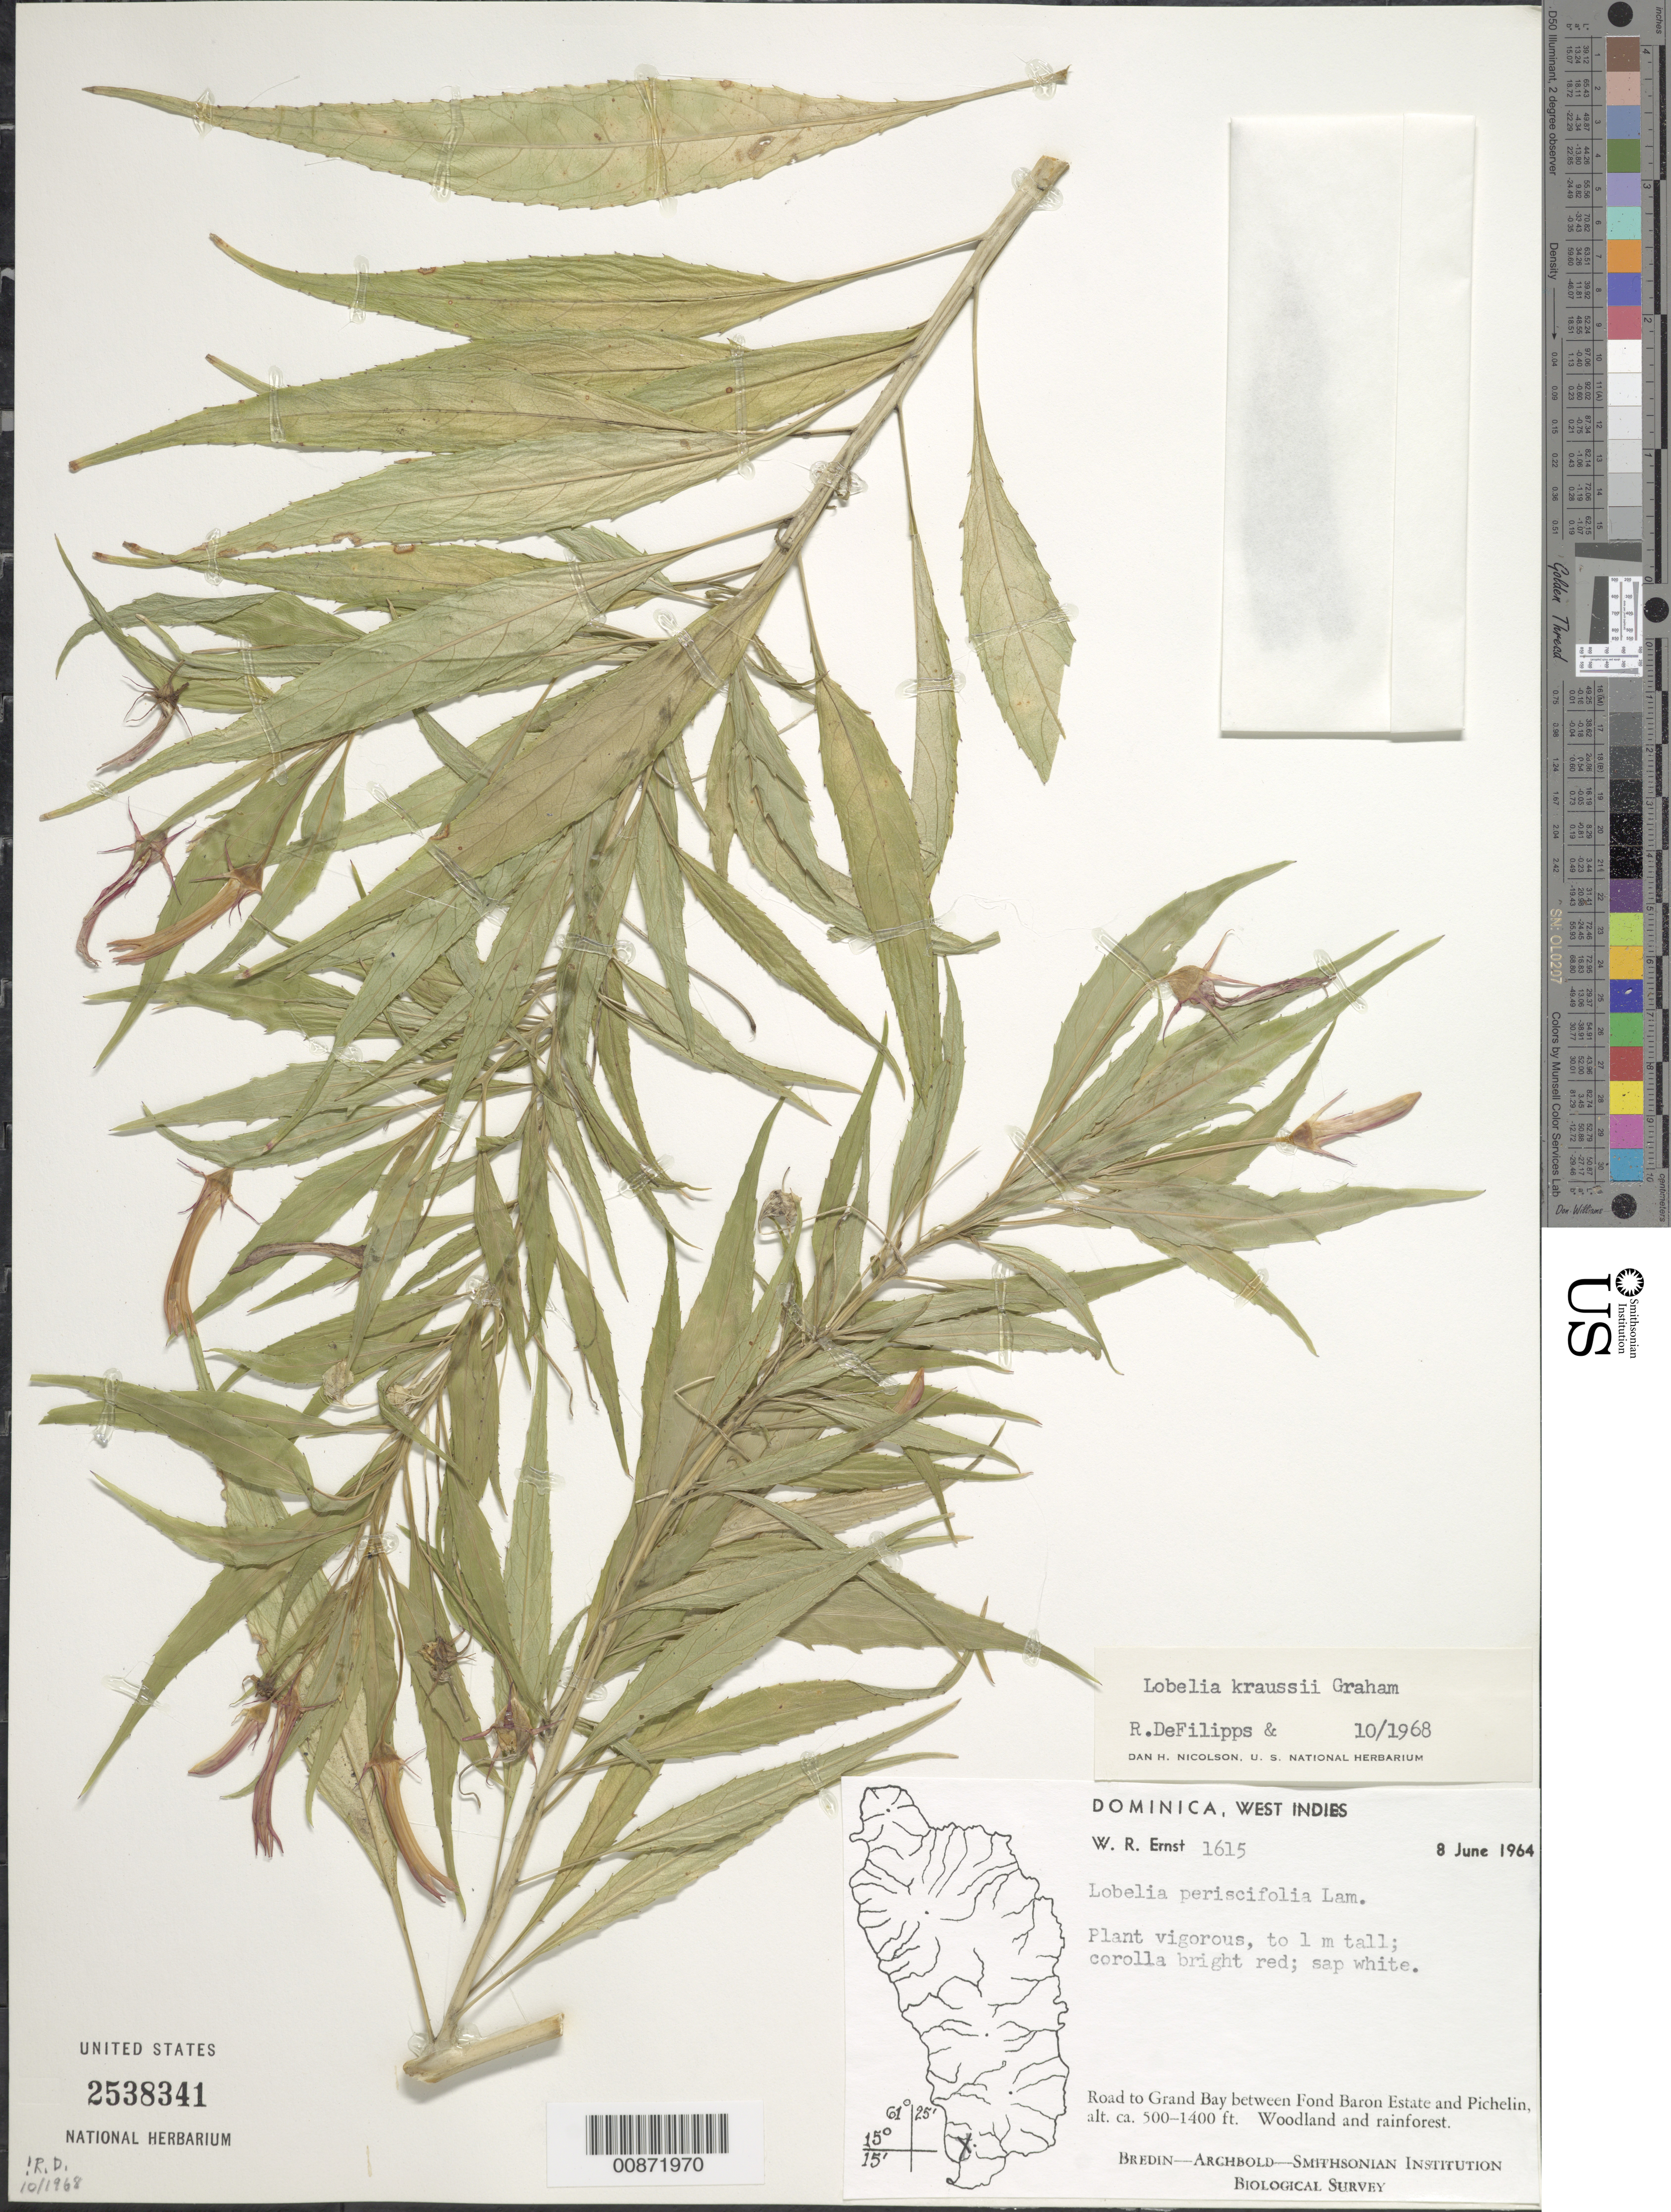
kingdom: Plantae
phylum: Tracheophyta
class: Magnoliopsida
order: Asterales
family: Campanulaceae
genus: Lobelia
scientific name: Lobelia kraussii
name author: Graham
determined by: Nicolson, D. H.; DeFilipps, R. A.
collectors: W. R. Ernst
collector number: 1615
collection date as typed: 08 Jun 1964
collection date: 1964-06-08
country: Dominica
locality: Road to Grand Bay between Fond Baron Estate and Pichelin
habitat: Along road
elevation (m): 152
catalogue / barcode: US 2538341